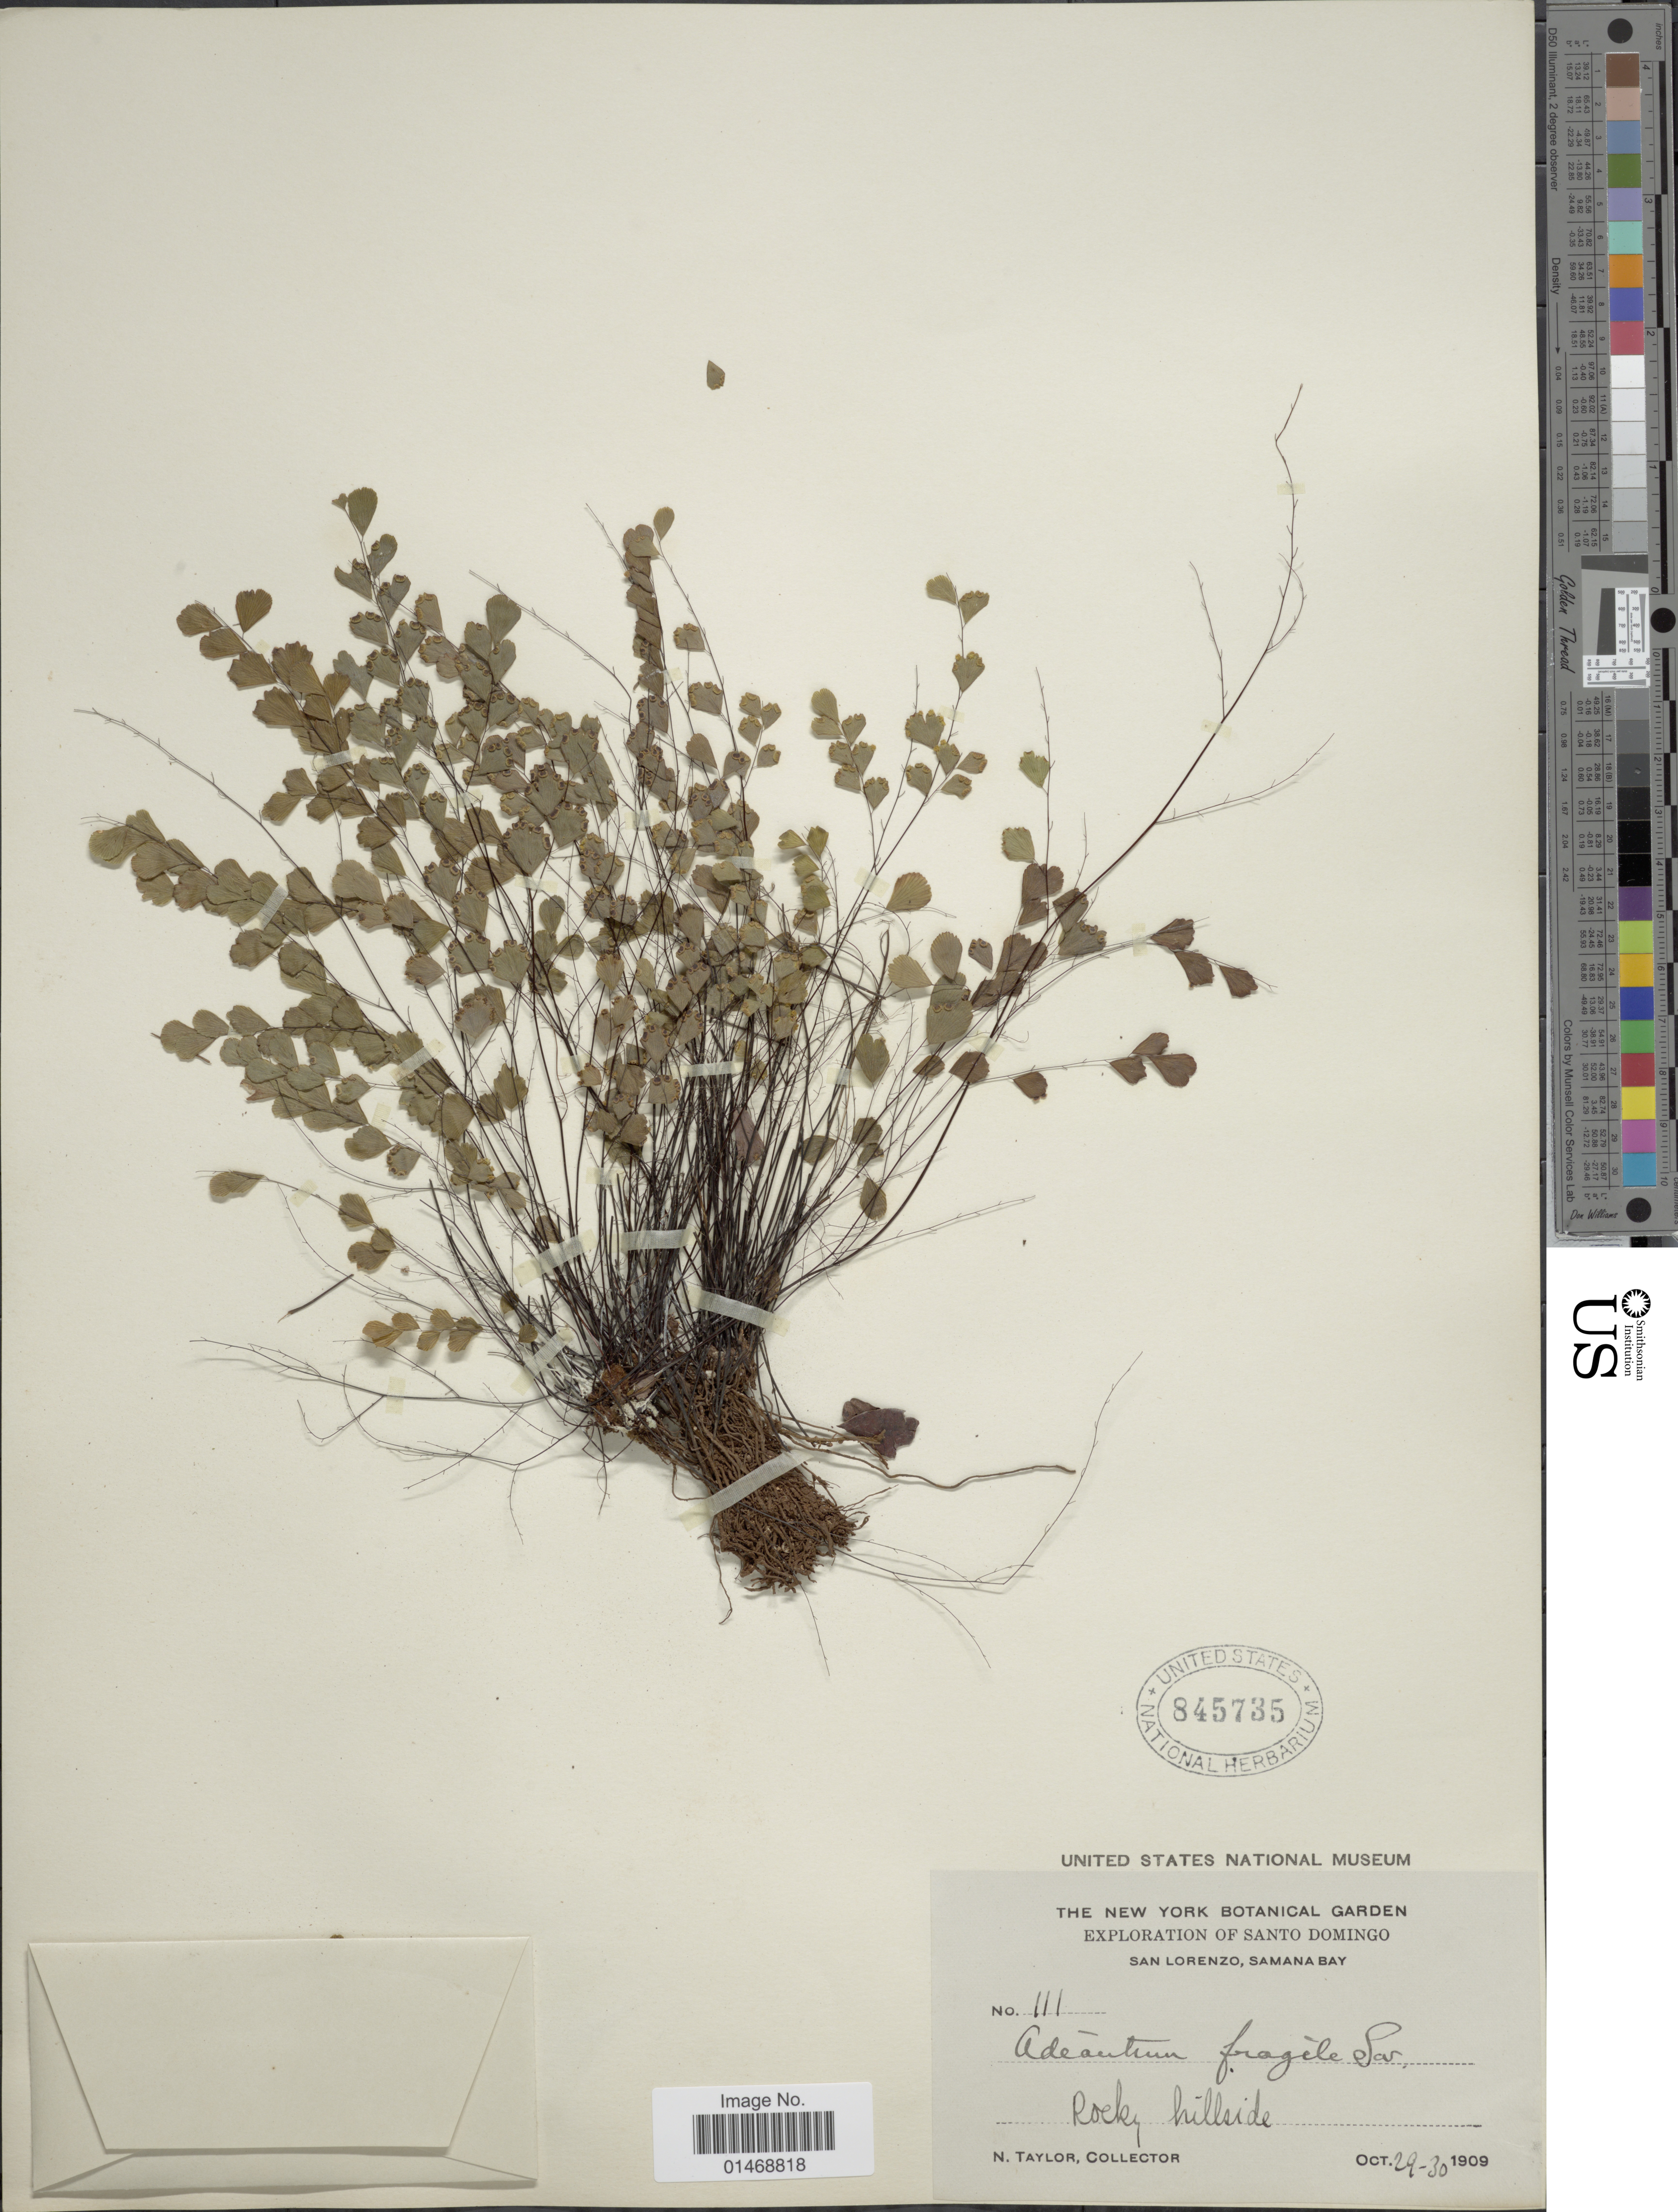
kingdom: Plantae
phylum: Tracheophyta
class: Polypodiopsida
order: Polypodiales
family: Pteridaceae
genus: Adiantum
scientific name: Adiantum fragile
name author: Sw.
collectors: N. Taylor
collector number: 111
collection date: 1909-10-29/1909-10-30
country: Dominican Republic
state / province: Samaná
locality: San Lorenzo, Samana Bay, Rocky hillside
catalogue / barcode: US 845735